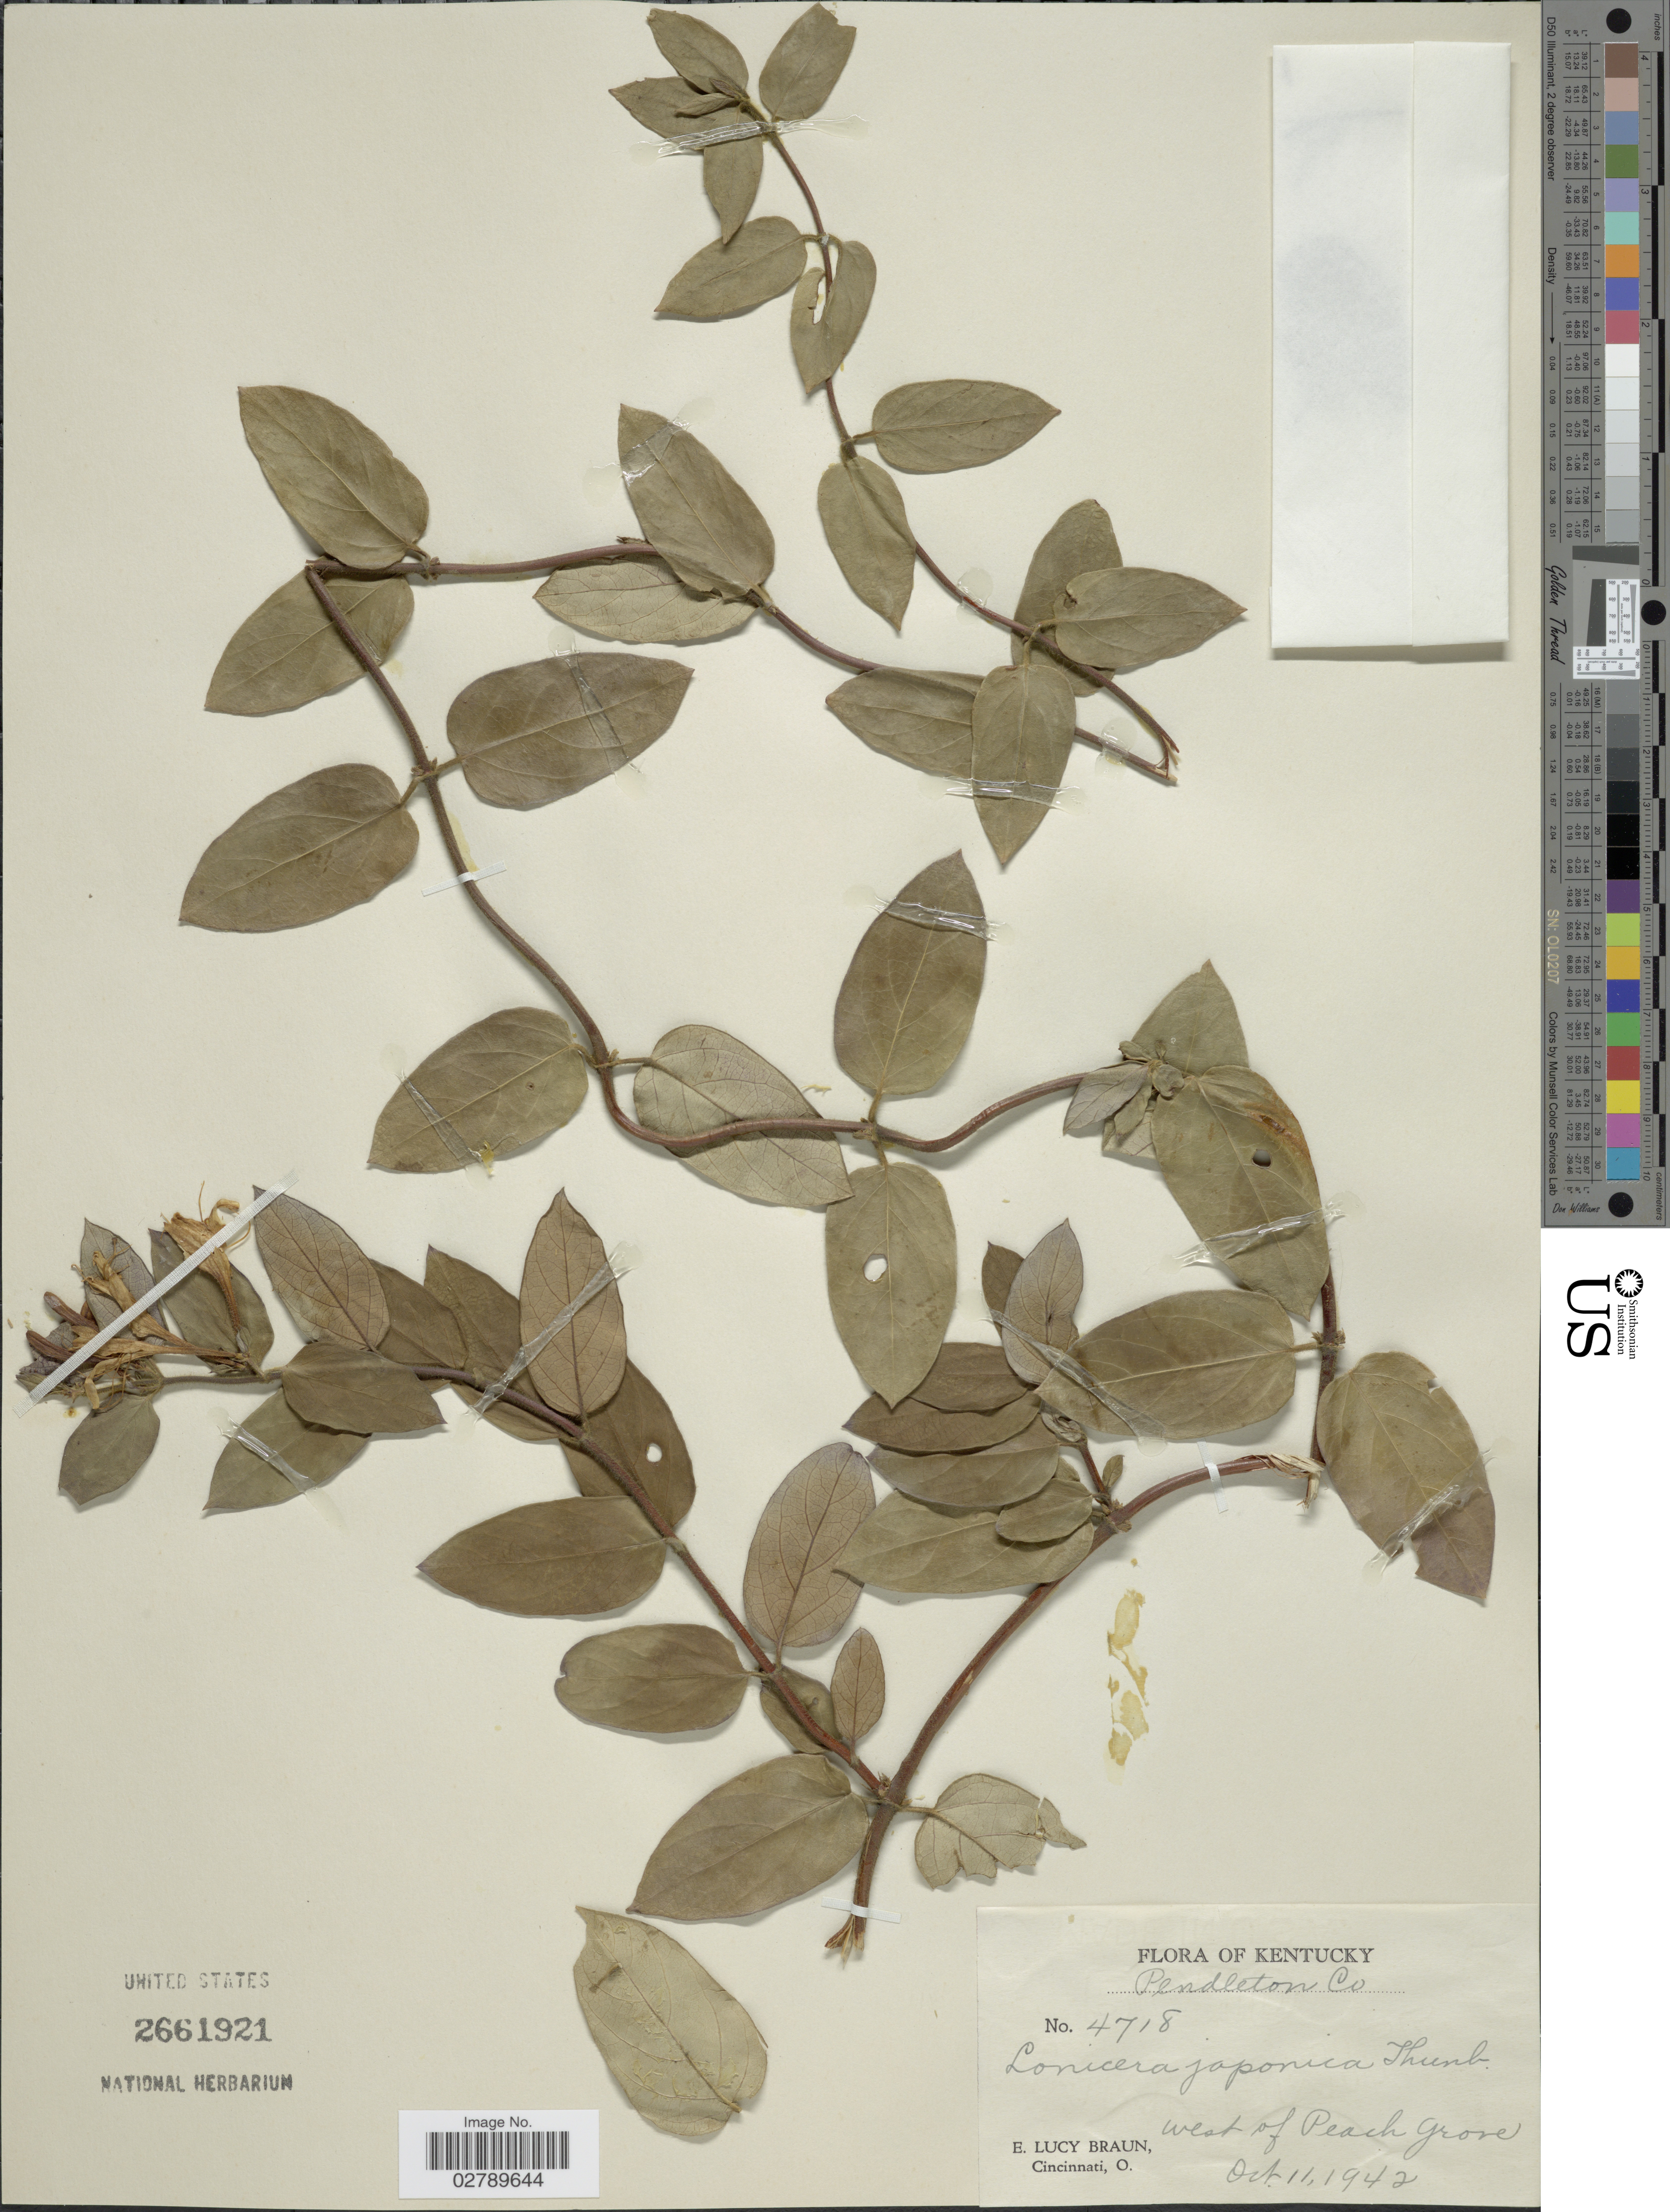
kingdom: Plantae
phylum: Tracheophyta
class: Magnoliopsida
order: Dipsacales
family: Caprifoliaceae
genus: Lonicera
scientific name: Lonicera japonica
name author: Thunb.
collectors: E. L. Braun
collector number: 4718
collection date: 1942-10-11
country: United States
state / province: Kentucky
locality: Pendleton Co. West of Peach Grove.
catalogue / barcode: US 2661921